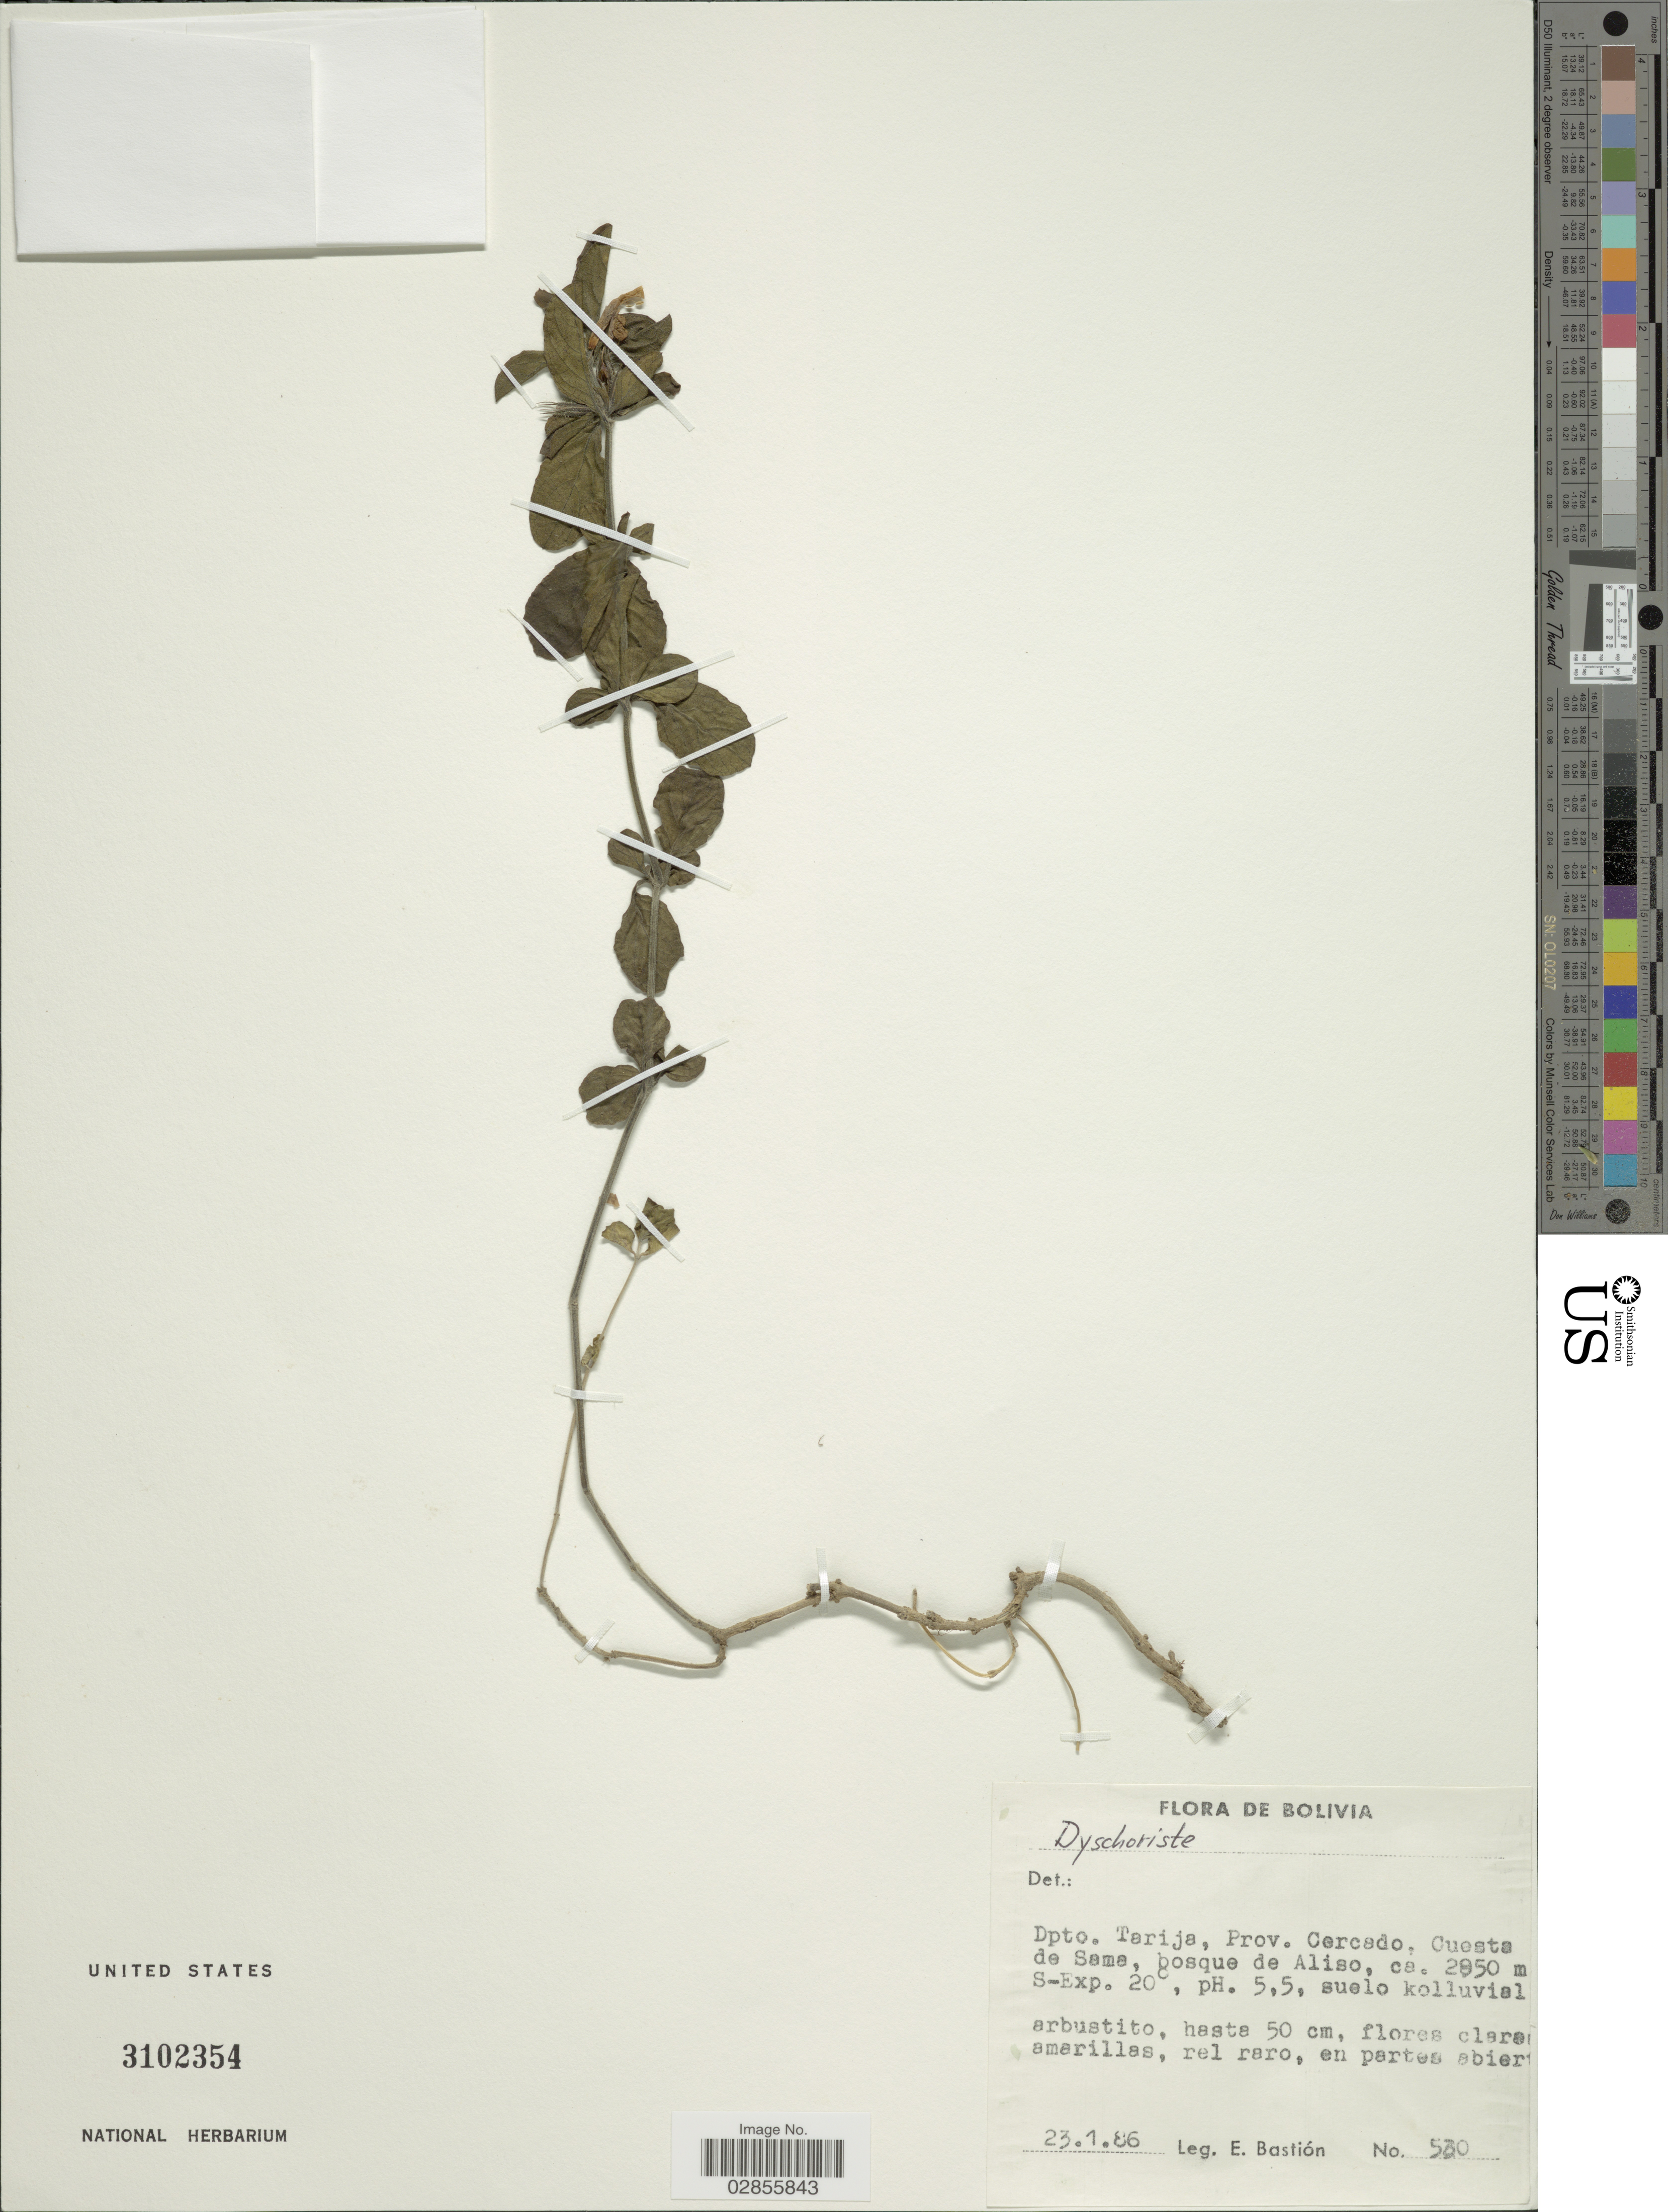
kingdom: Plantae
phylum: Tracheophyta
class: Magnoliopsida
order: Lamiales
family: Acanthaceae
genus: Dyschoriste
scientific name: Dyschoriste sp.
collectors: E. Bastion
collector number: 530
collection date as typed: Transcribed d/m/y: 23/1/86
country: Bolivia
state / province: Tarija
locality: Dpto. Tarija, Prov. Cercado, Cuesta de Sama, bosque de Aliso. S-Exp. 20°, pH. 5,5.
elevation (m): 2850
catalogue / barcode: US 3102354